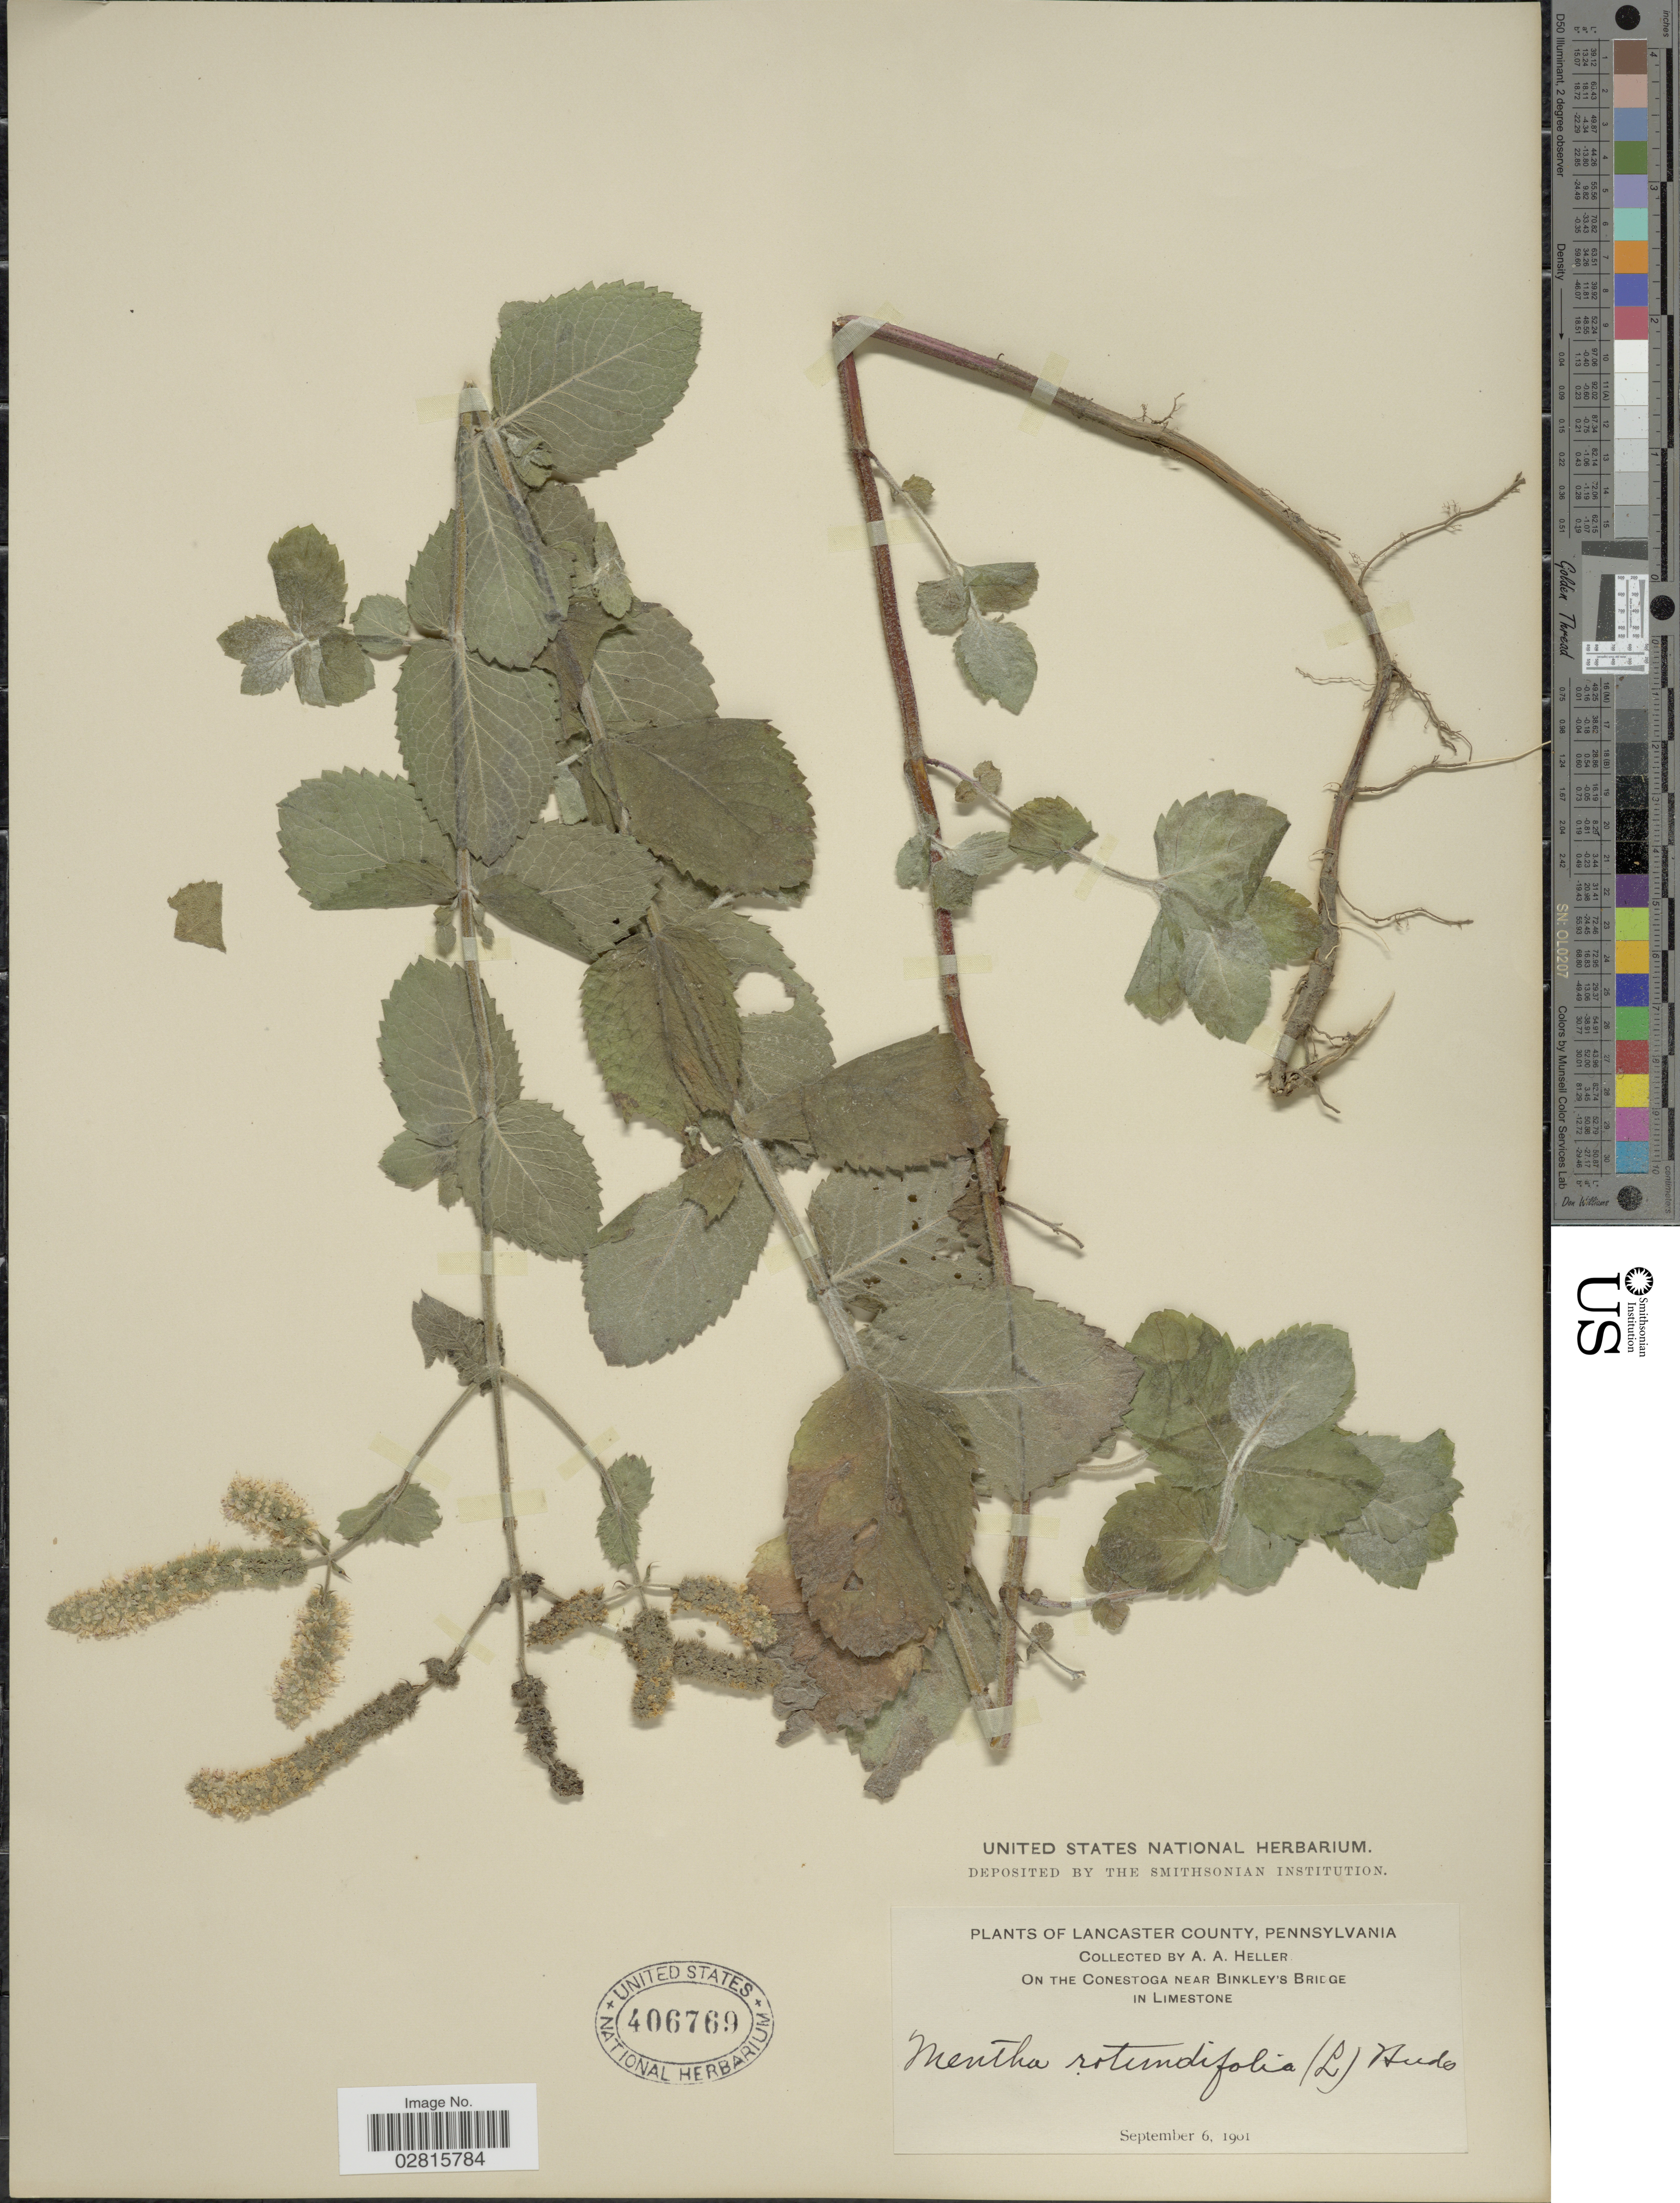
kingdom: Plantae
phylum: Tracheophyta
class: Magnoliopsida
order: Lamiales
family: Lamiaceae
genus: Mentha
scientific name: Mentha rotundifolia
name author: (L.) Huds.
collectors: A. A. Heller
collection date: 1901-09-06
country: United States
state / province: Pennsylvania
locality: Lancaster County, Conestoga near Binkley's Bridge.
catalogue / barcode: US 406769